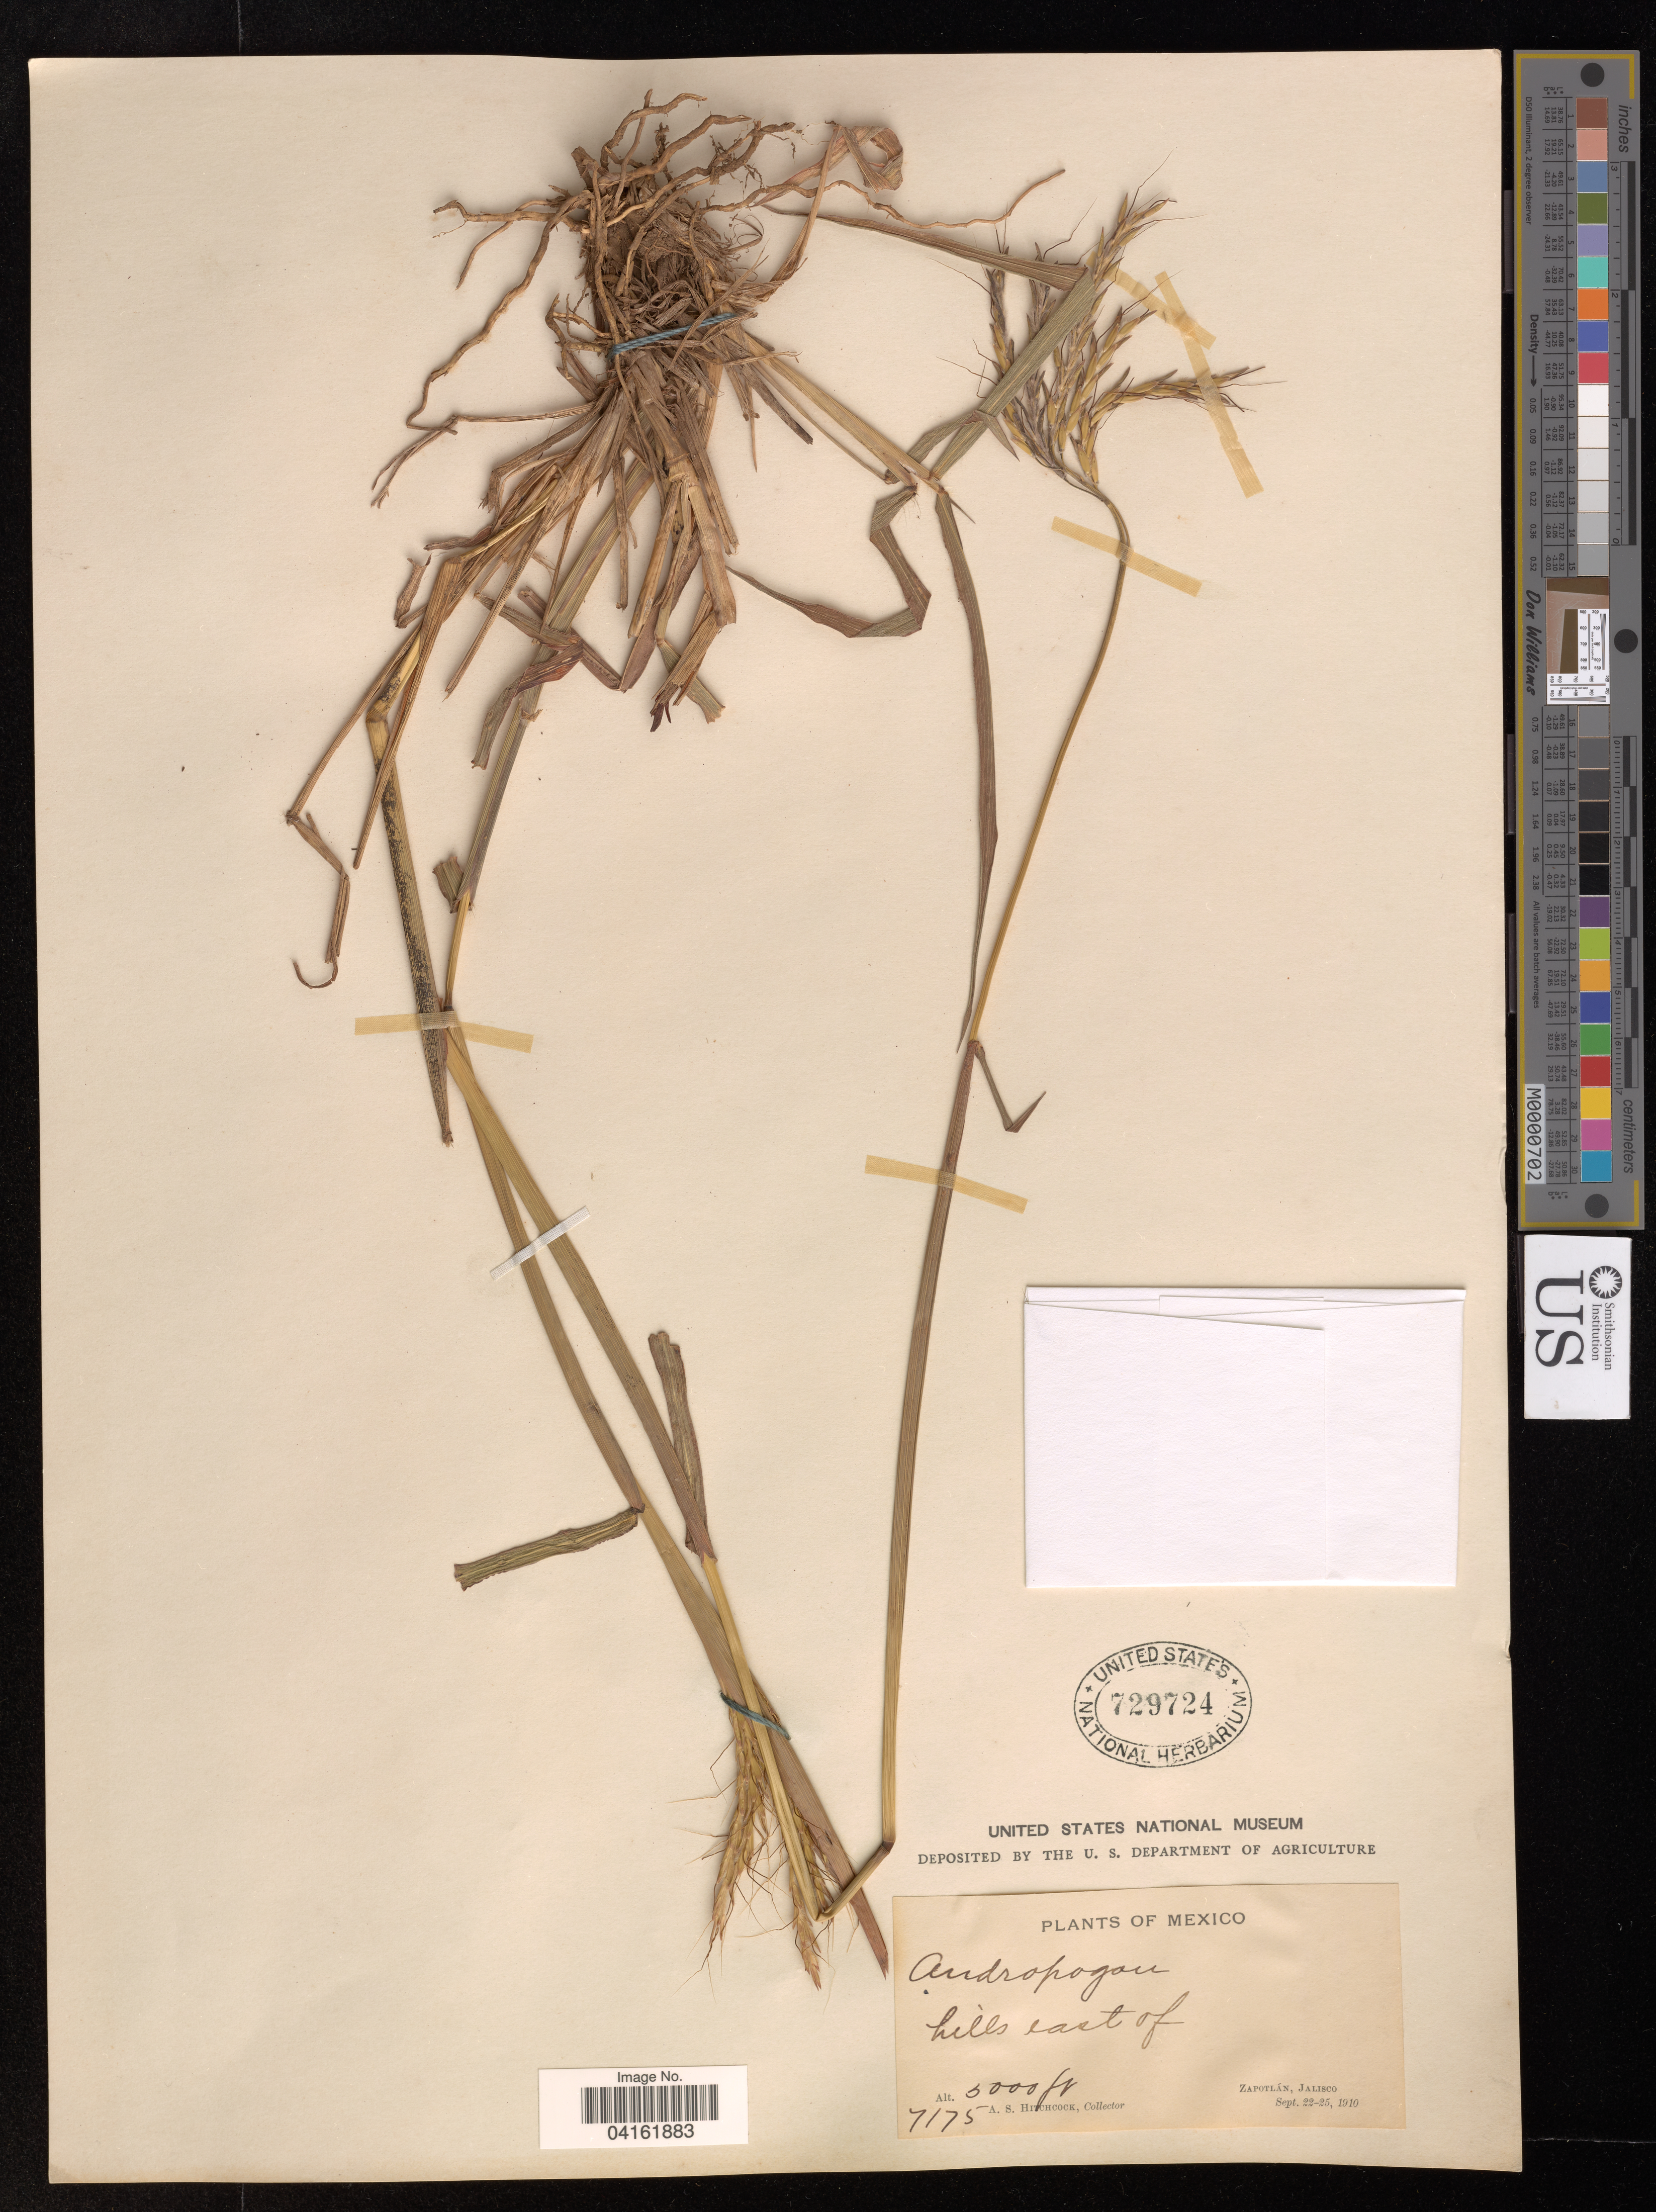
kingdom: Plantae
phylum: Tracheophyta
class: Liliopsida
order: Poales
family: Poaceae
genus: Andropogon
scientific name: Andropogon sp.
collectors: A. Hitchcock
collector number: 7175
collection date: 1910-09-22/1910-09-25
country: Mexico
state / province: Jalisco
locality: Hills east of Zapotlán.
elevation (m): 1524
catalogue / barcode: US 729724